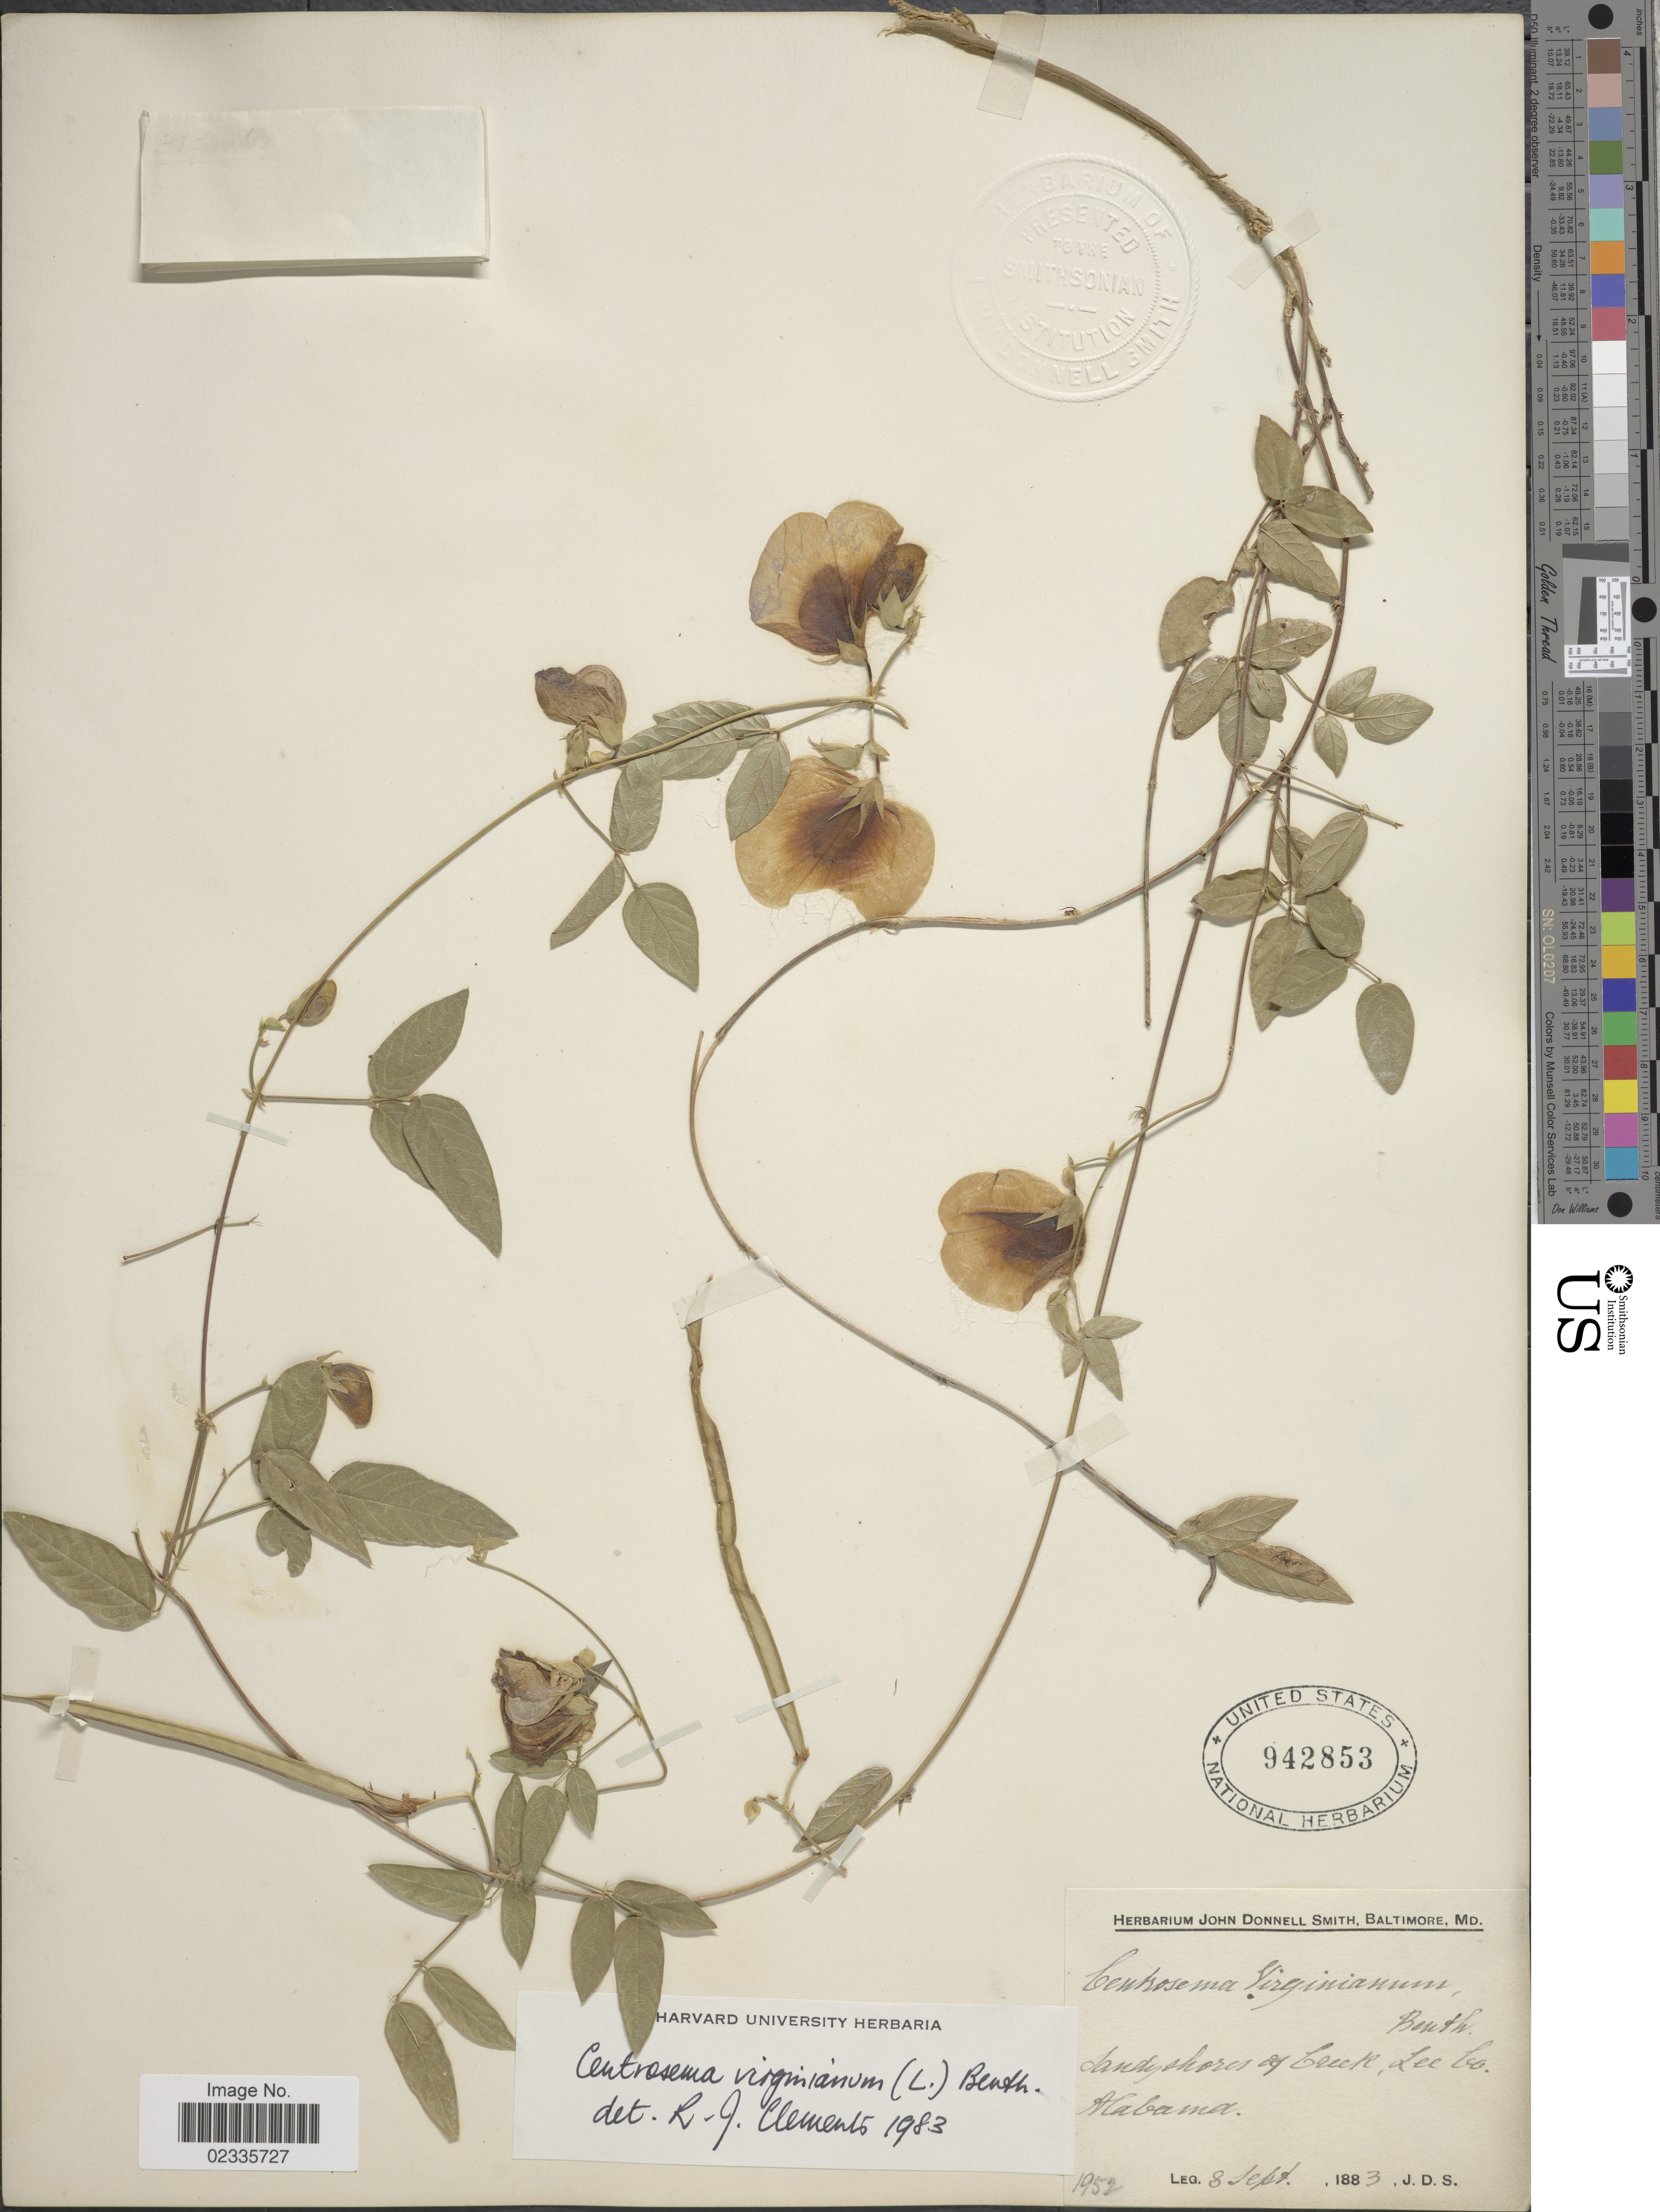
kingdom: Plantae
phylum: Tracheophyta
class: Magnoliopsida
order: Fabales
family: Fabaceae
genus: Centrosema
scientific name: Centrosema virginianum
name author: (L.) Benth.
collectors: J. Donnell Smith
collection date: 1883-09-08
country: United States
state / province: Alabama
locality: Sandy shores of Creek, Lee Co., Alabama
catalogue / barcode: US 942853